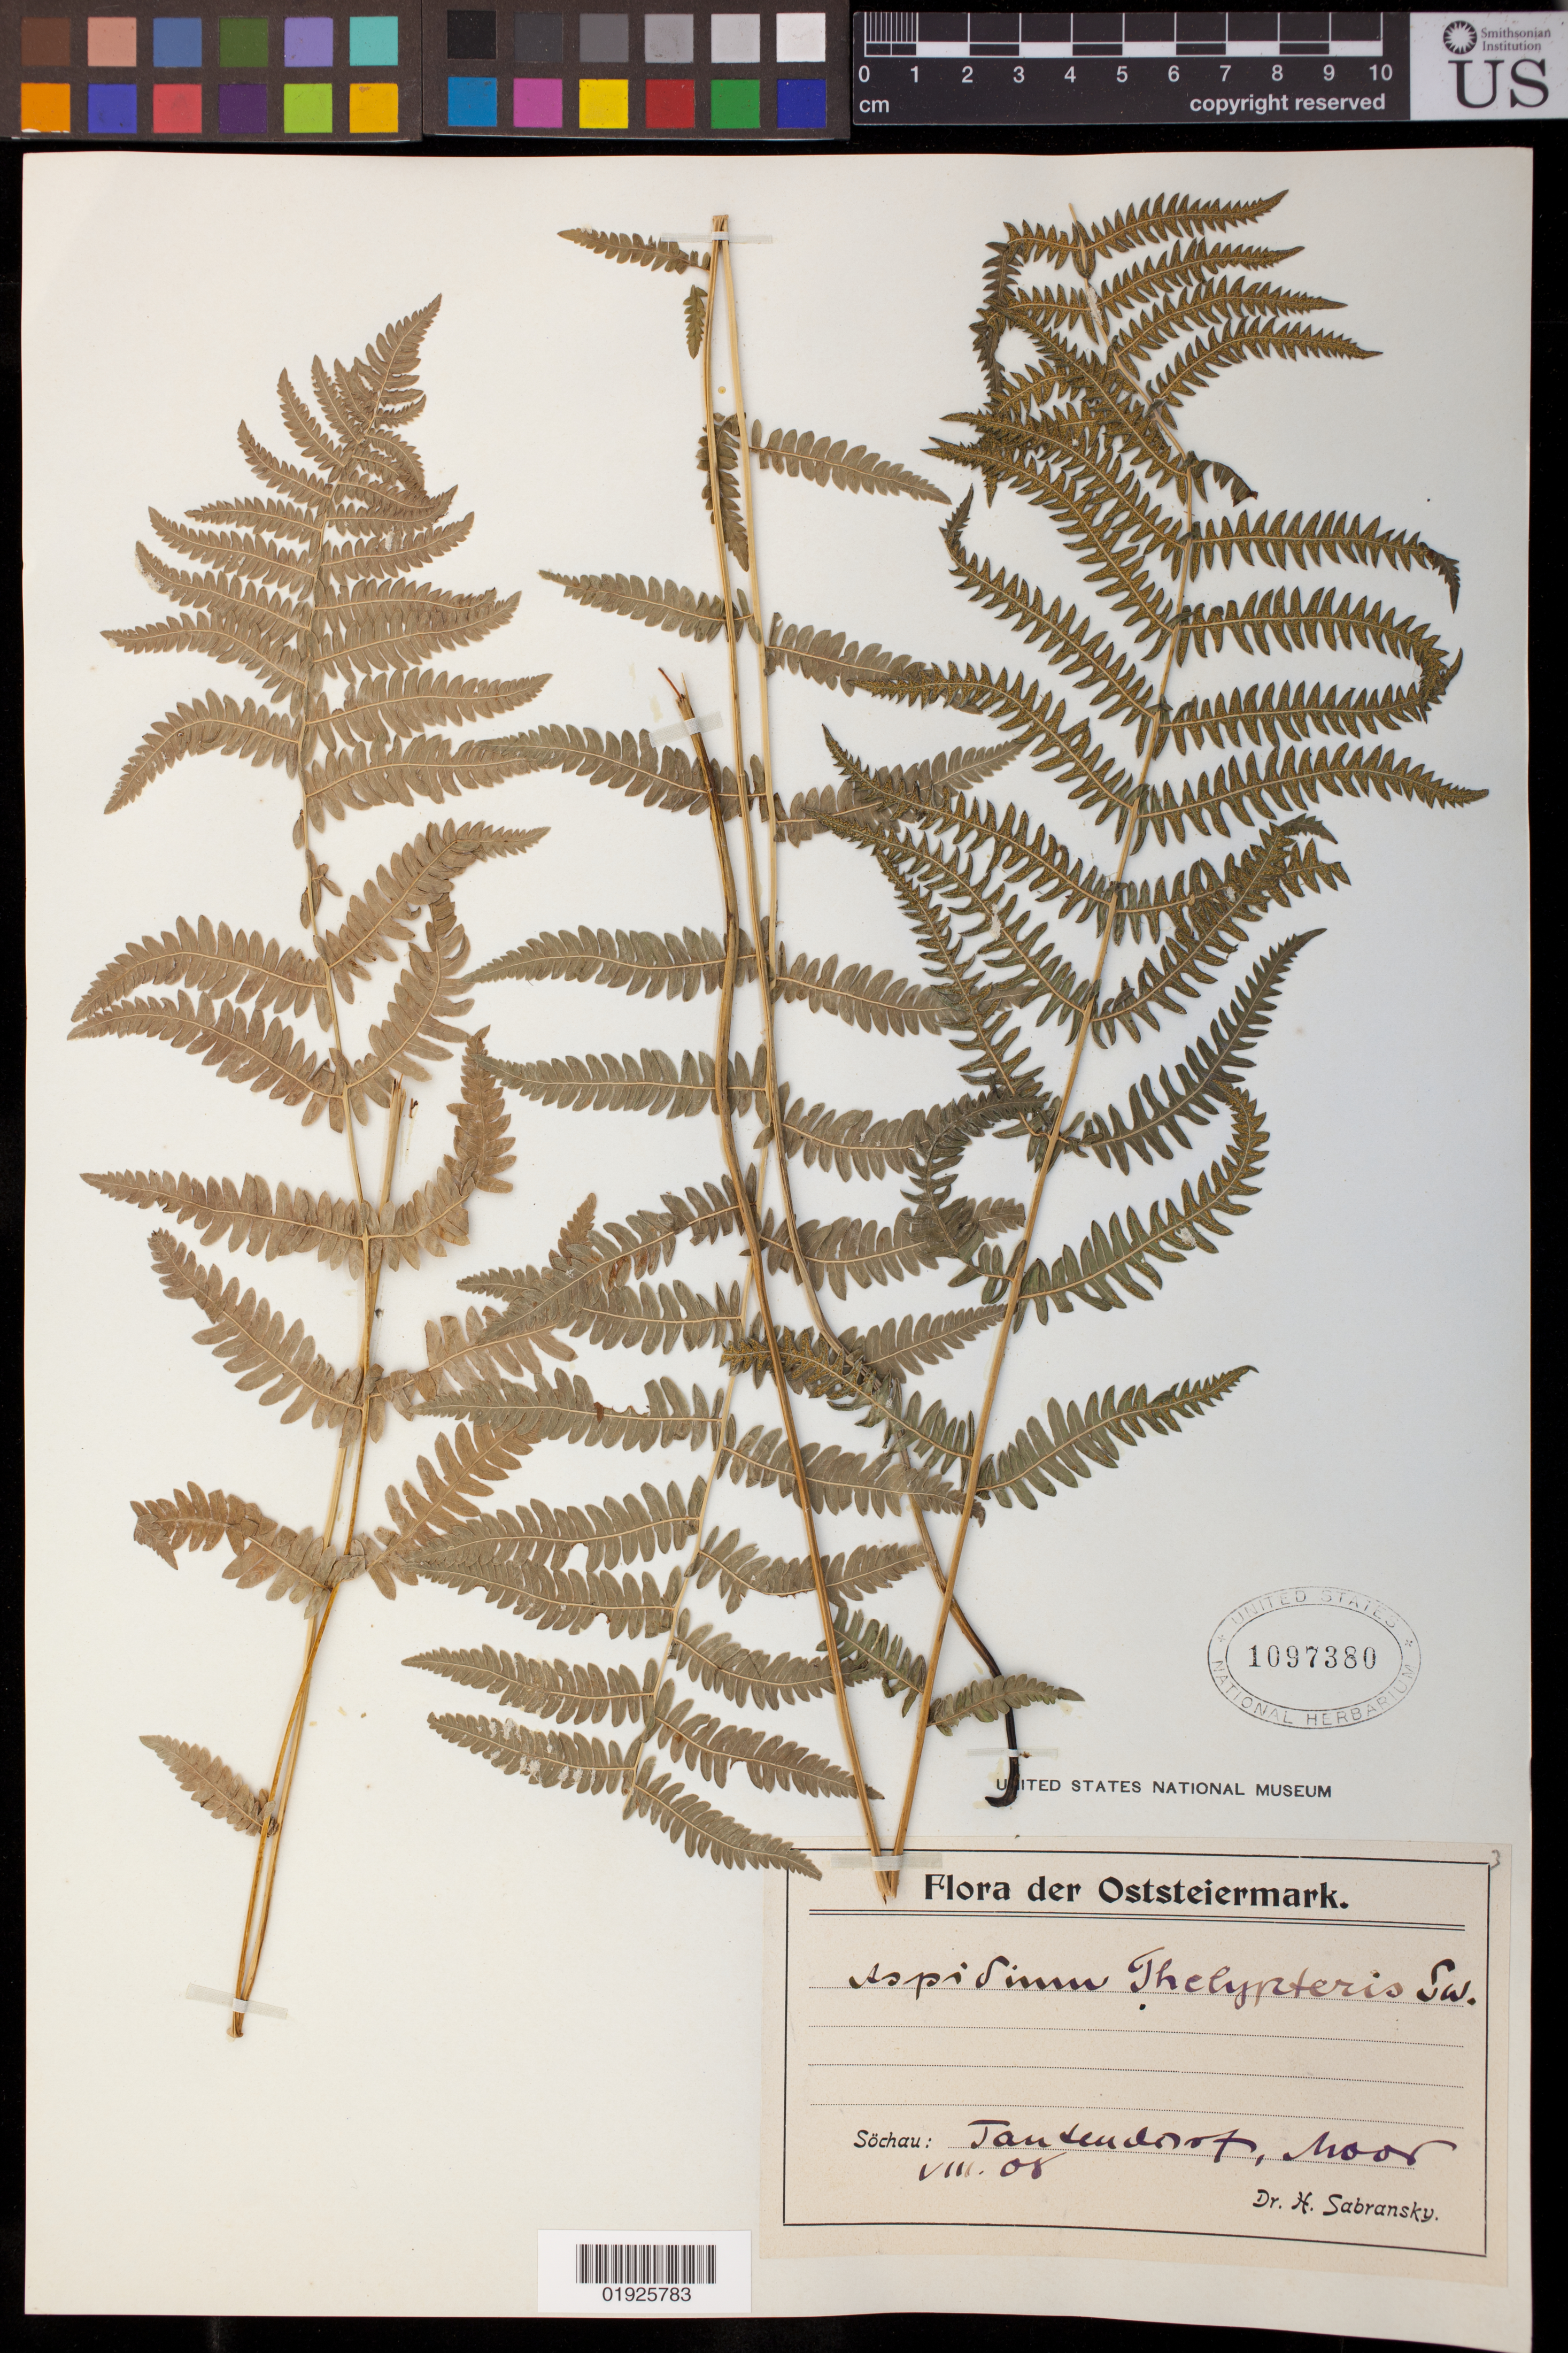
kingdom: Plantae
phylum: Tracheophyta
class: Polypodiopsida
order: Polypodiales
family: Thelypteridaceae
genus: Thelypteris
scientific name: Thelypteris palustris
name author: (Salisb.) Schott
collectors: H. Sabransky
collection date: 1908-08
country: Austria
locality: Sochau: Jantendorf. [interpreted]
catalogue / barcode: US 1097380